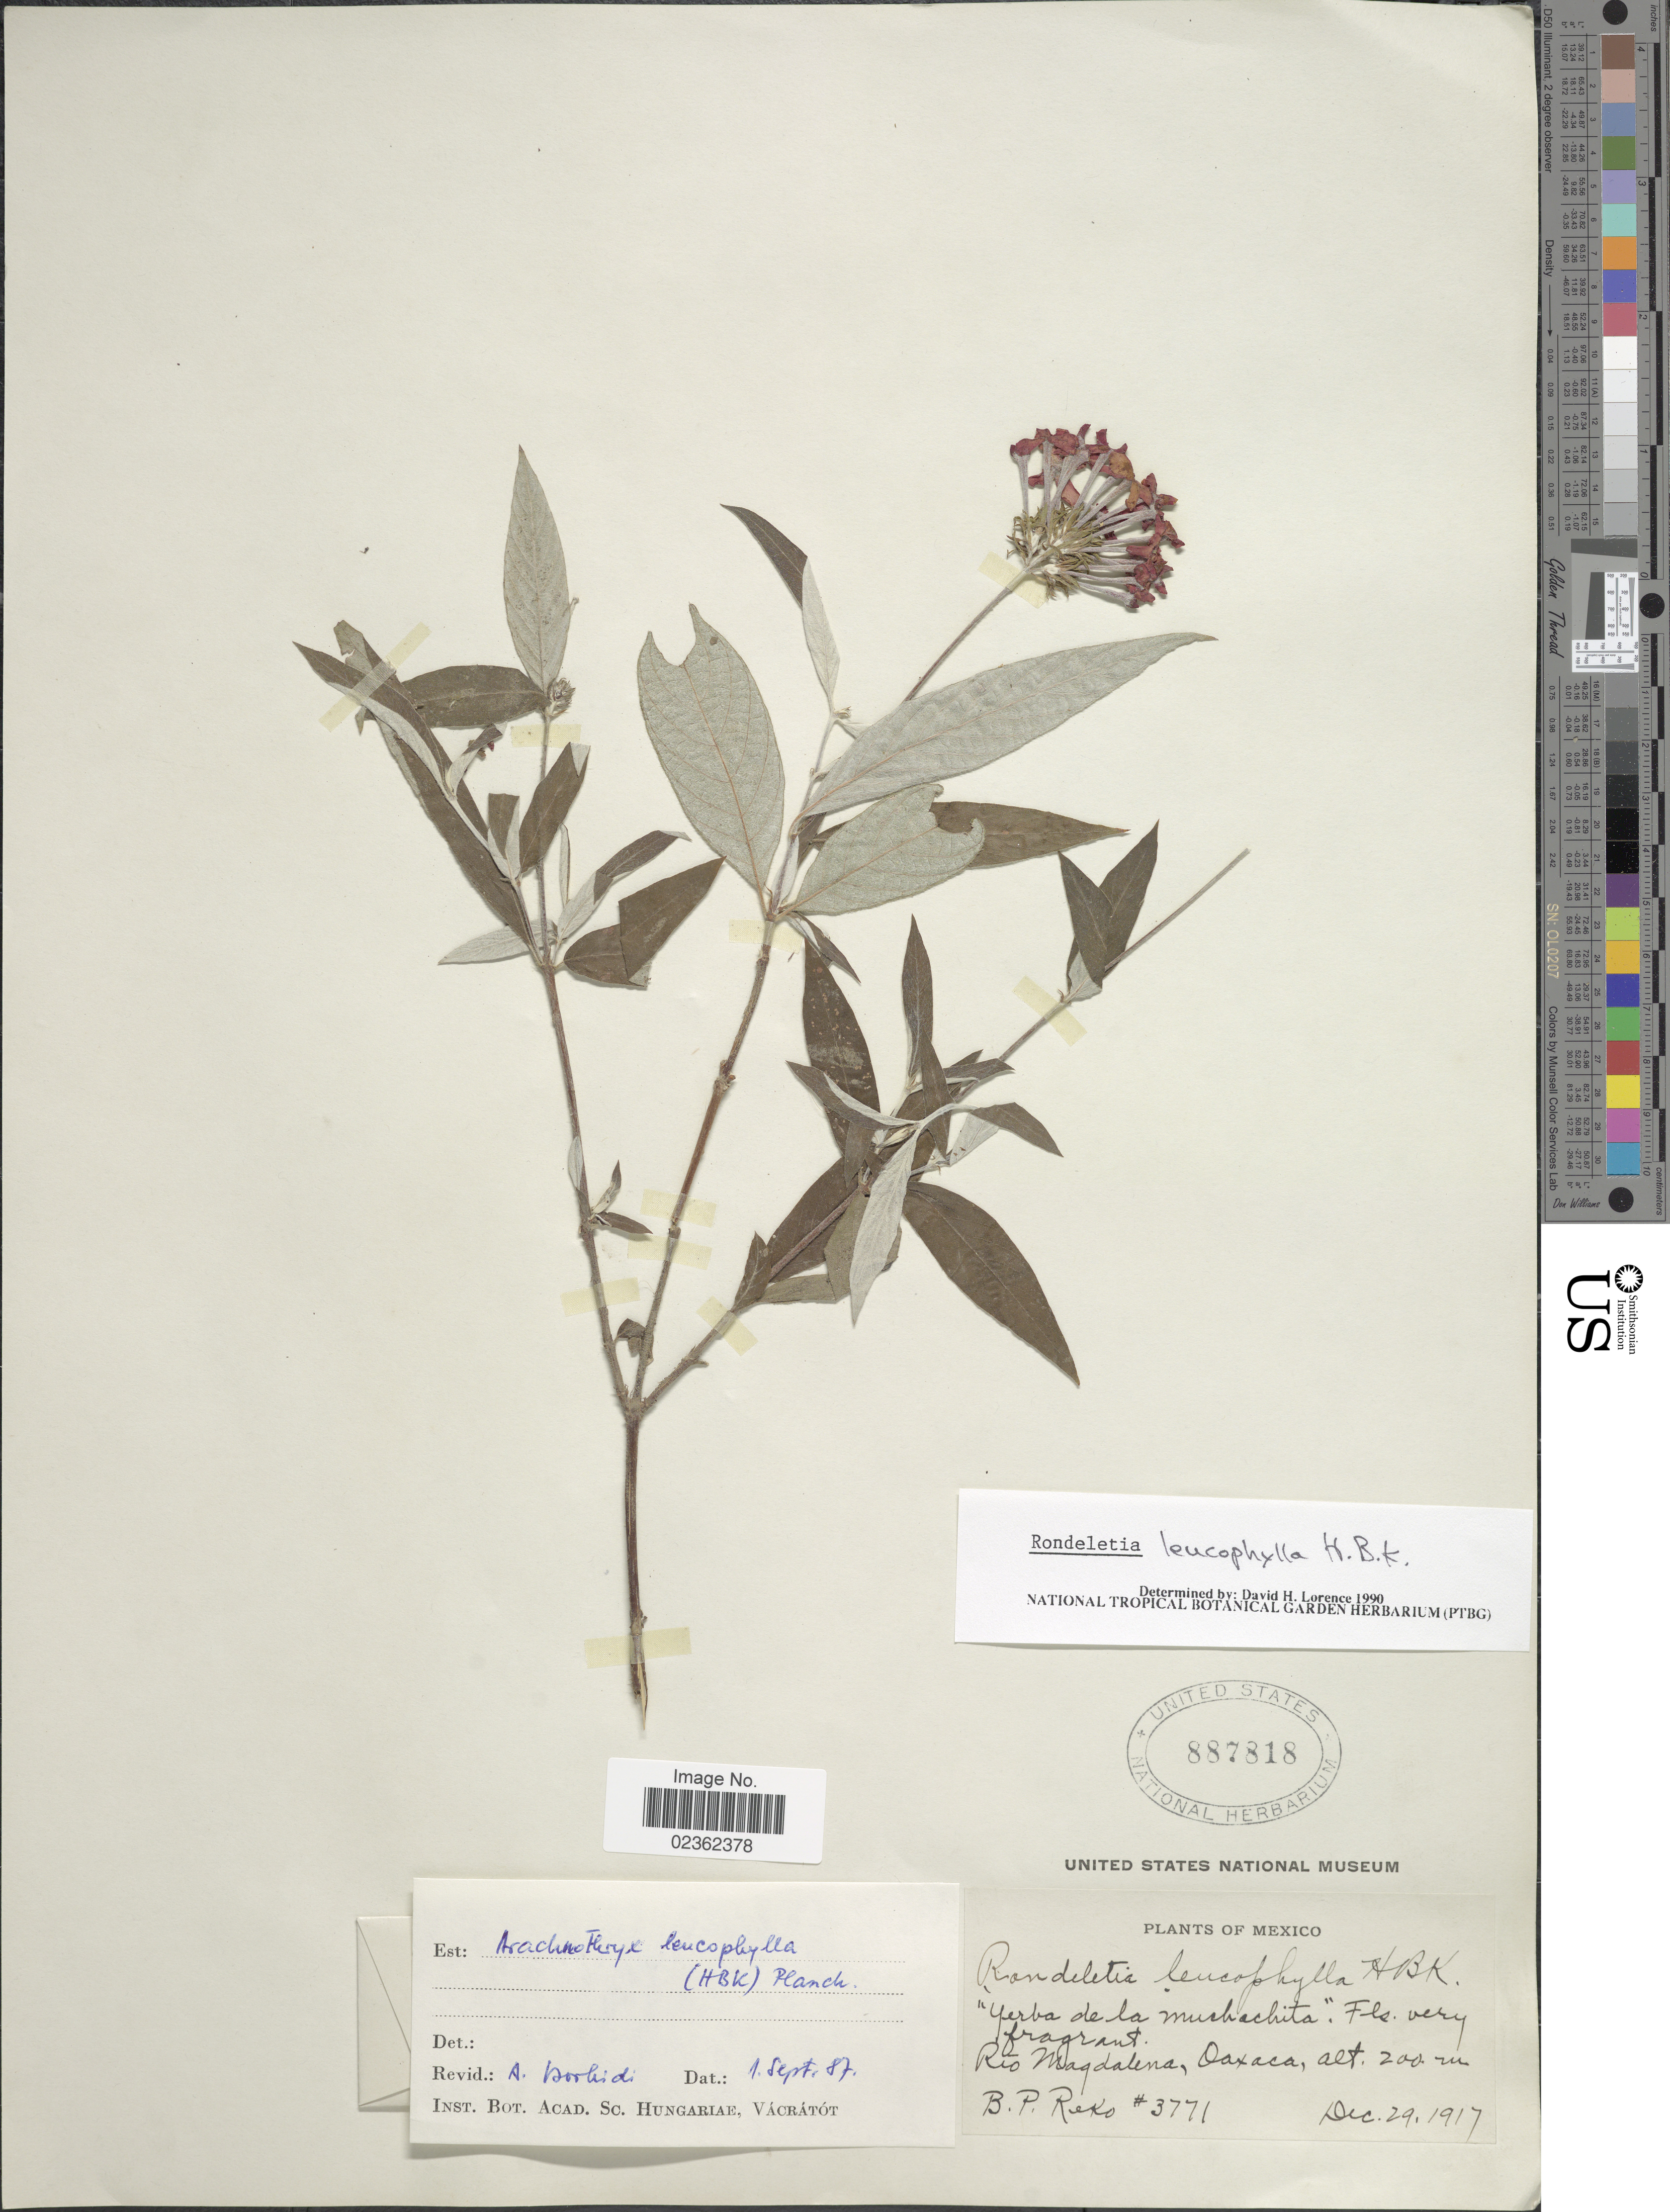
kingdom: Plantae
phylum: Tracheophyta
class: Magnoliopsida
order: Gentianales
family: Rubiaceae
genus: Arachnothryx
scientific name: Arachnothryx leucophylla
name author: (Kunth) Planch.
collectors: B. P. Reko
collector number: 3771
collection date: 1917-12-29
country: Mexico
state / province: Oaxaca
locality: Rio Magdalena.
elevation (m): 200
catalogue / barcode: US 887818